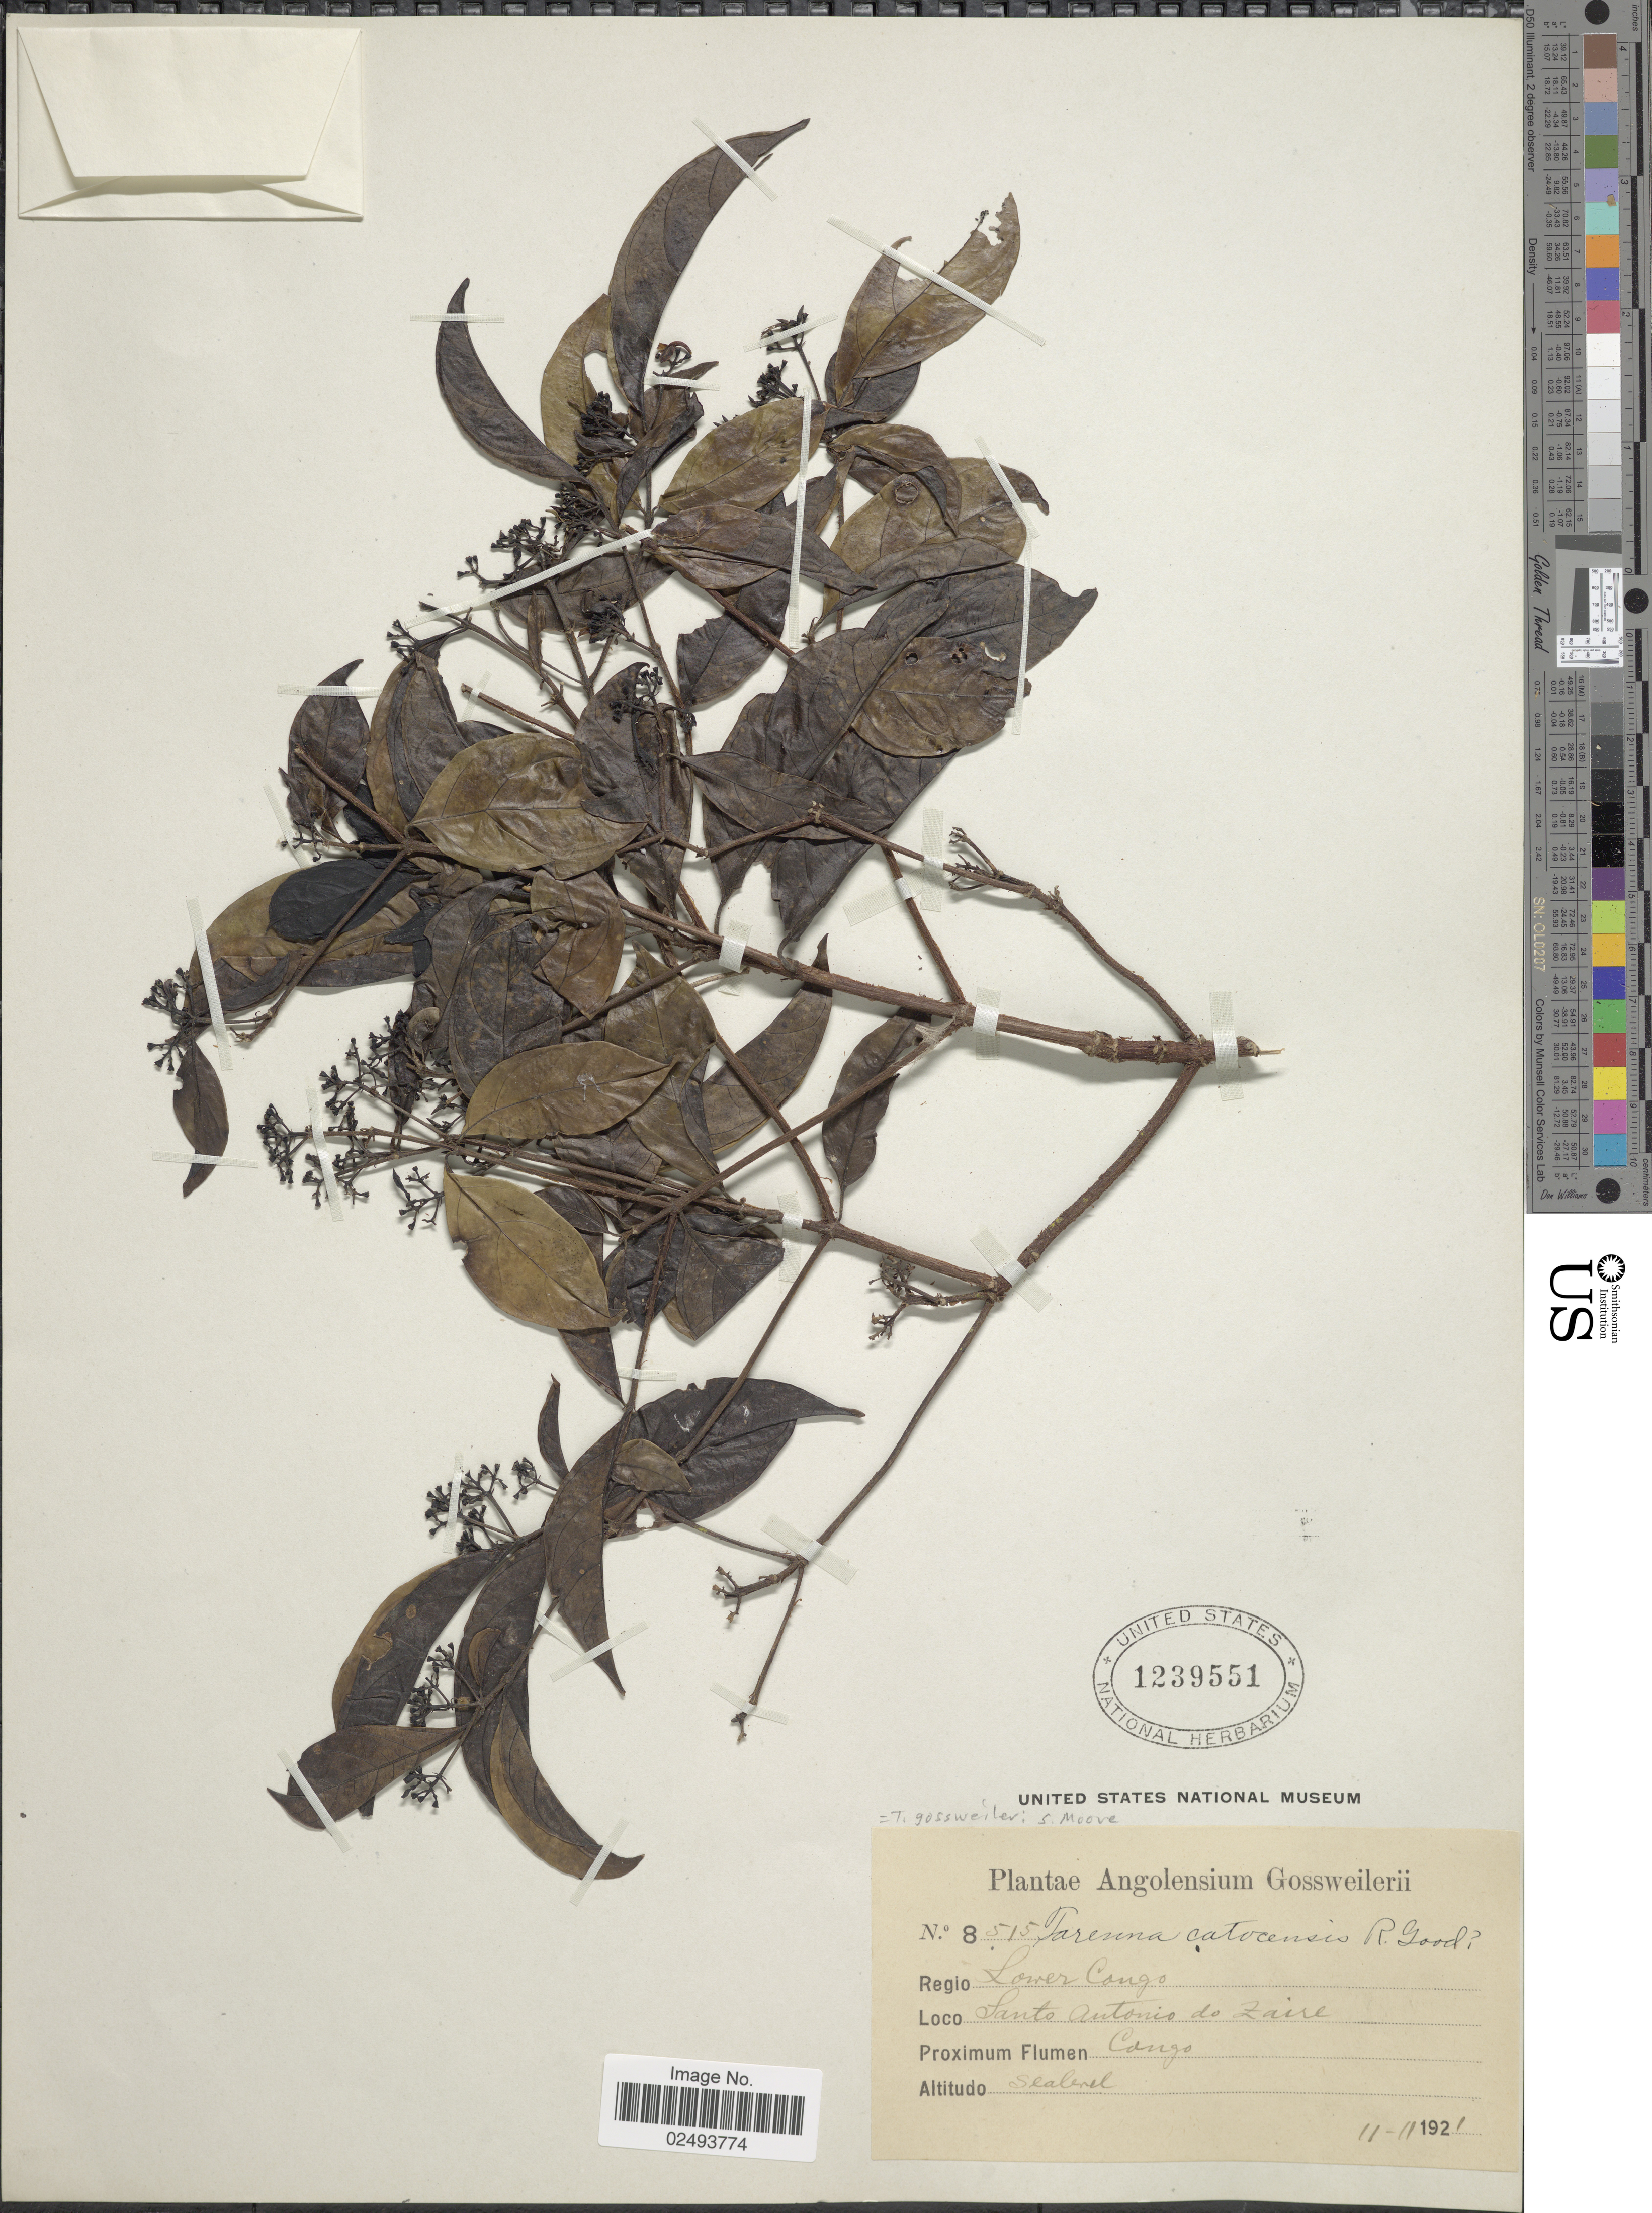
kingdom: Plantae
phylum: Tracheophyta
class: Magnoliopsida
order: Gentianales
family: Rubiaceae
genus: Tarenna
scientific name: Tarenna gossweileri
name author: S. Moore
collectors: -. Gossweiler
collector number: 8515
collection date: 1921-11-11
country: Angola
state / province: Zaire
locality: Lower Congo Santo Antonio do Zaire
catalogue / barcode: US 1239551